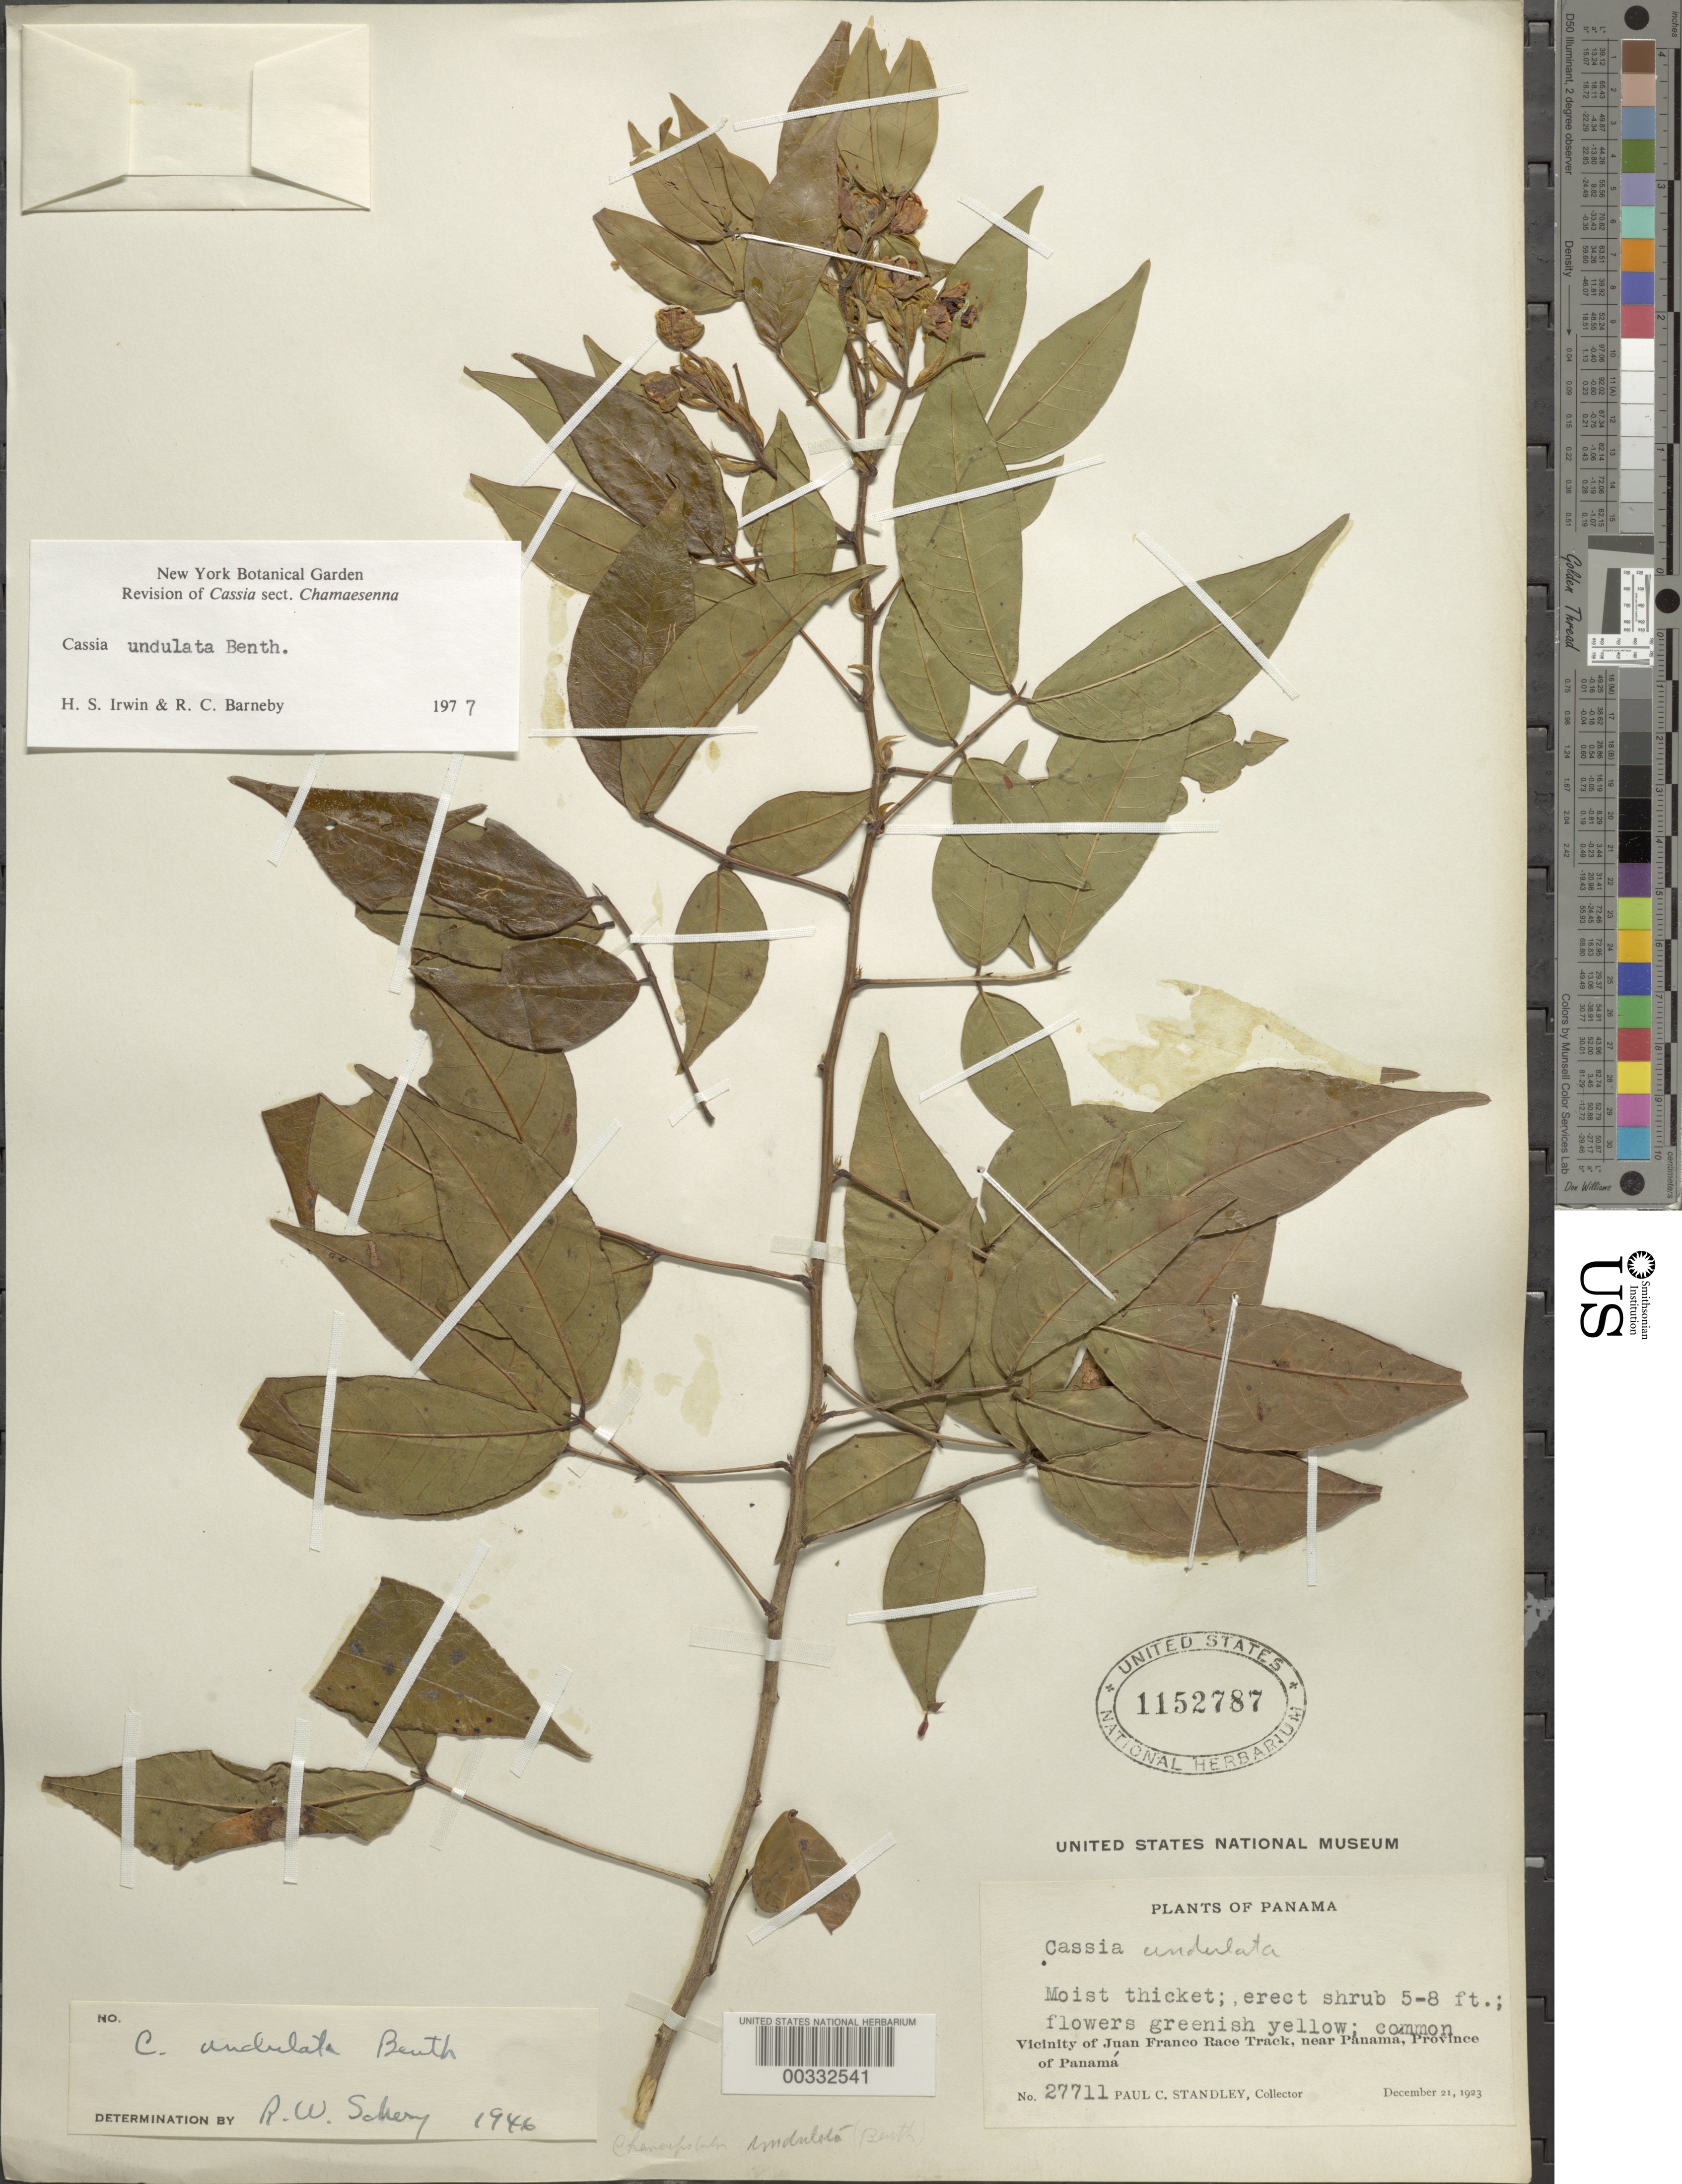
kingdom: Plantae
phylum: Tracheophyta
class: Magnoliopsida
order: Fabales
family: Fabaceae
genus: Senna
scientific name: Senna undulata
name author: (Benth.) H.S. Irwin & Barneby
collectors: P. C. Standley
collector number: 27711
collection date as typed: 21 Dec 1923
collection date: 1923-12-21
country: Panama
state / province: Panamá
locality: Vicinity of Juan Franco Race Track, near Panama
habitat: Moist thicket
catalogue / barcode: US 1152787